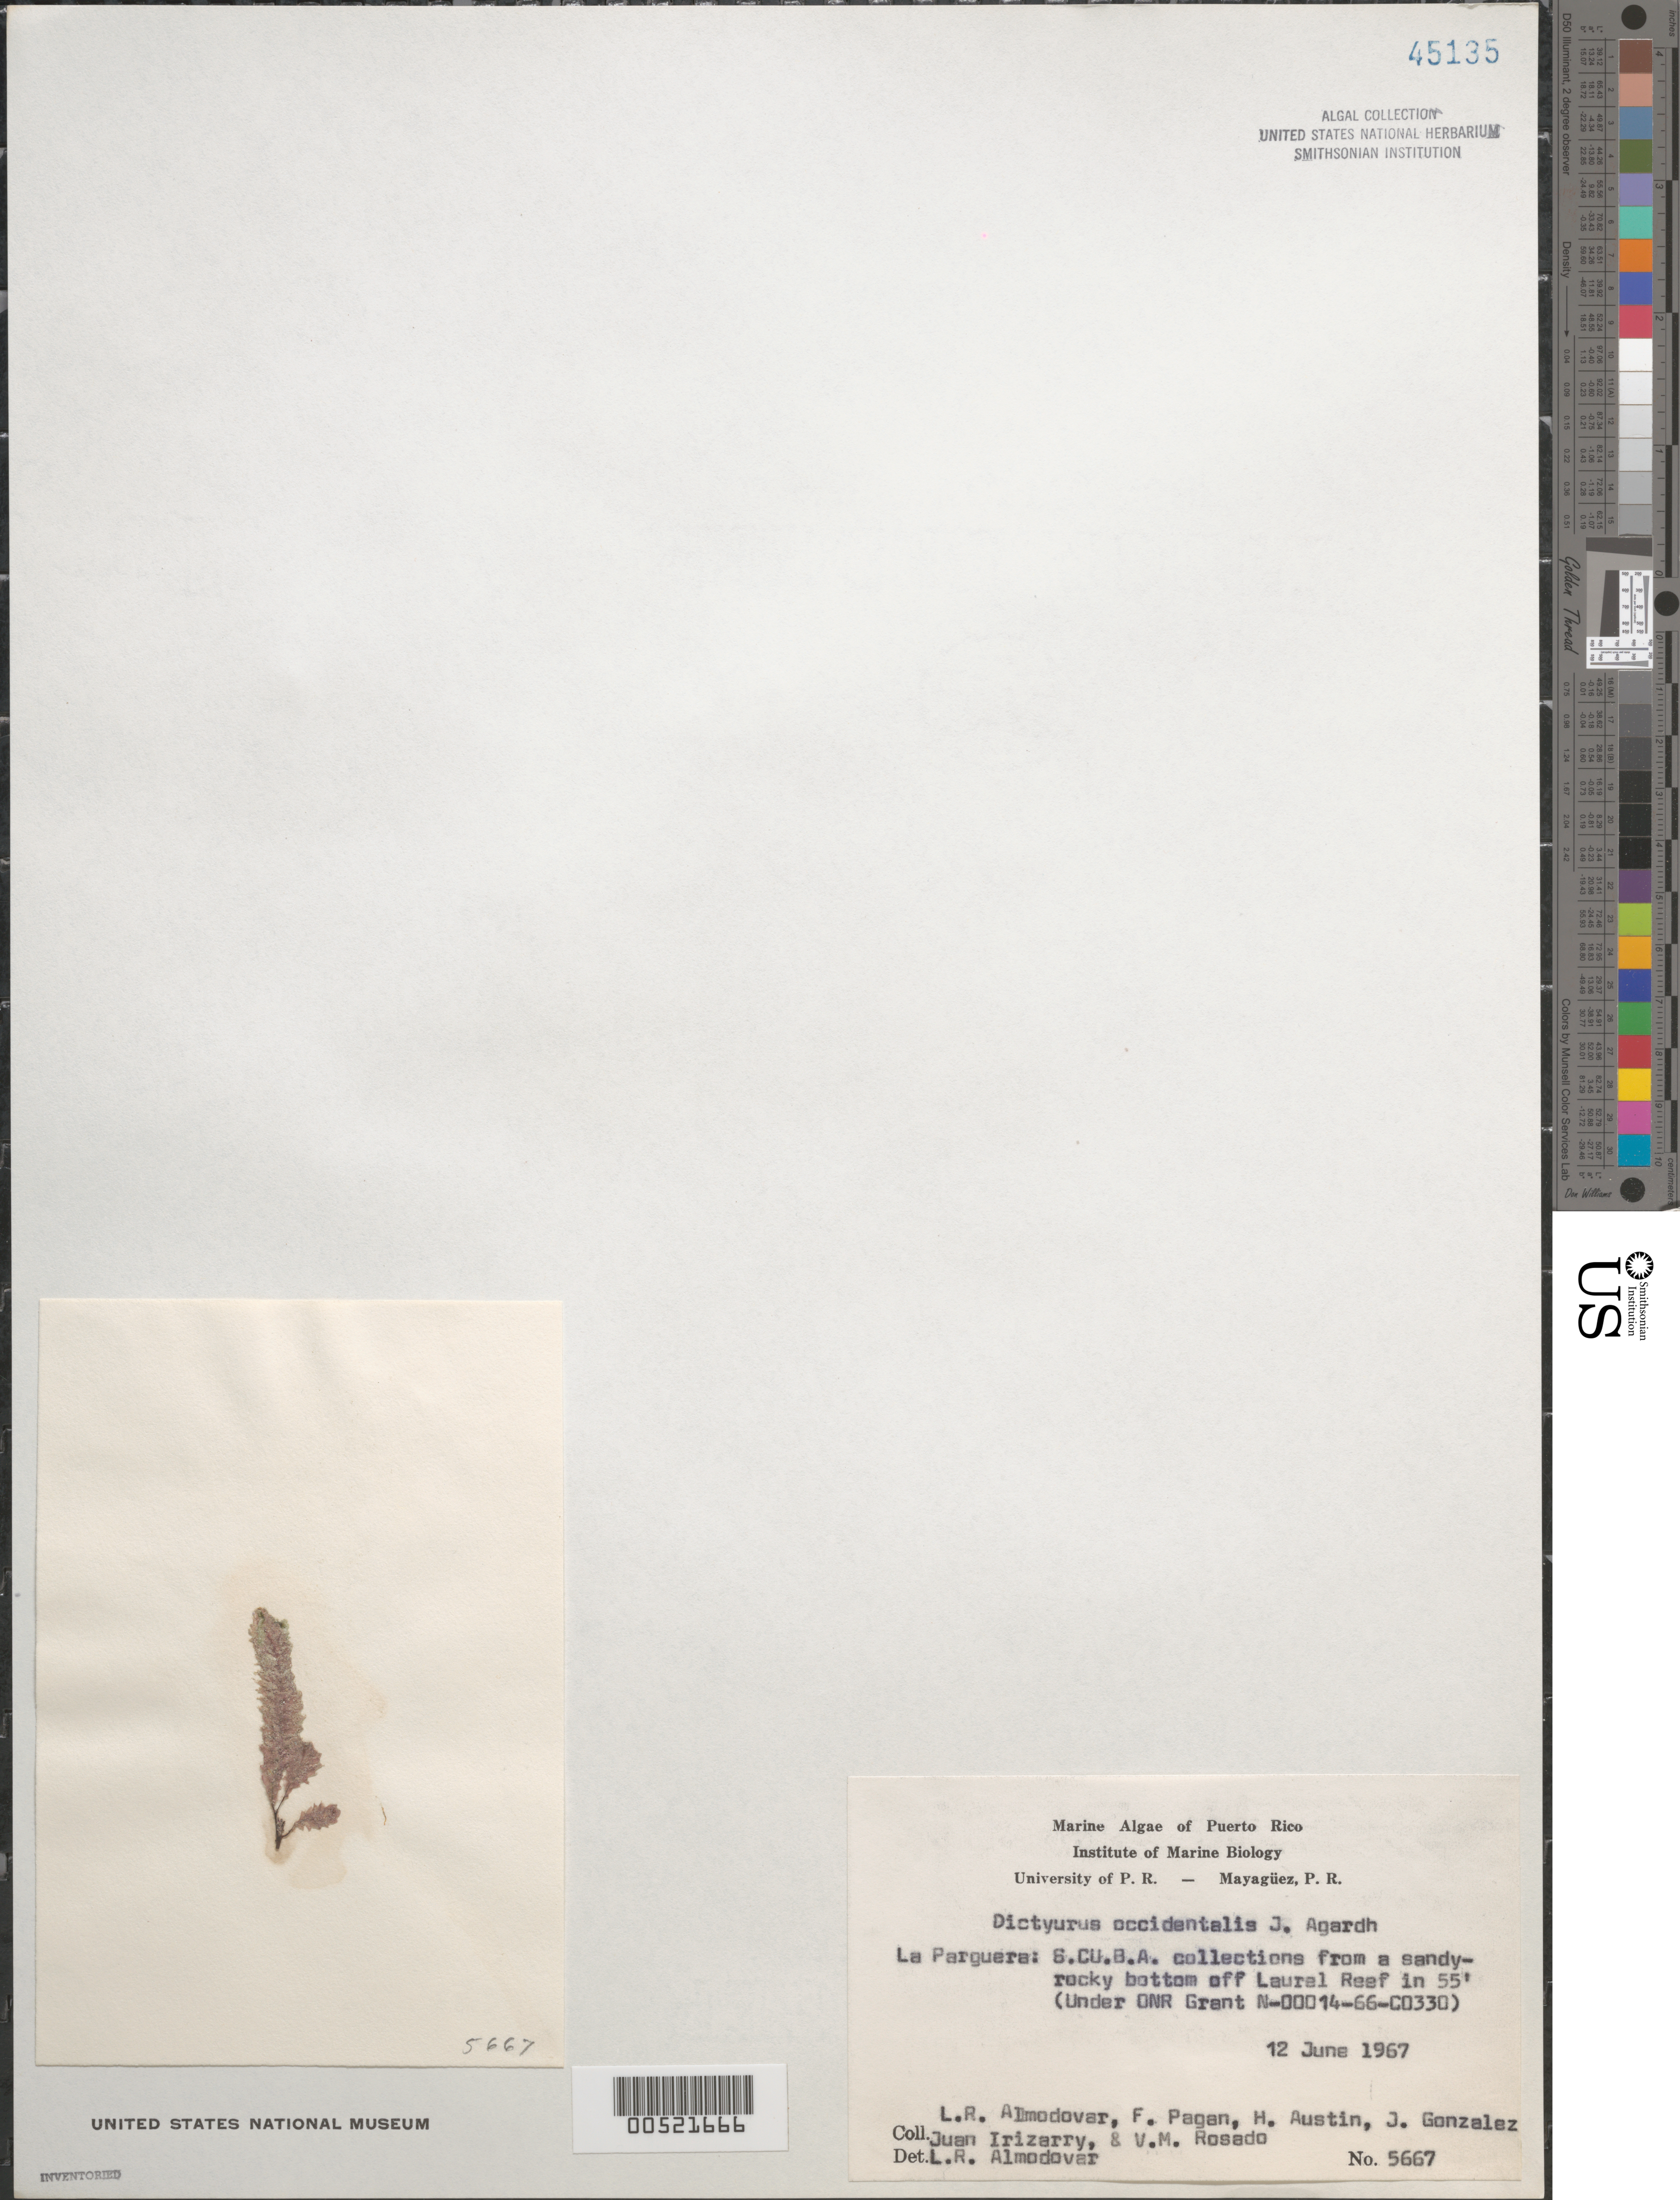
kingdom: Plantae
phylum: Rhodophyta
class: Florideophyceae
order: Ceramiales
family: Dasyaceae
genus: Dictyurus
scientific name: Dictyurus occidentalis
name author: J. Agardh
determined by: Almodovar, L. R.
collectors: L. Almodovar, F. Pagan, H. Austin, J. Gonzalez, J. Irizarry & V. Rosado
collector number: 5667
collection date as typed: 12 Jun 1967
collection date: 1967-06-12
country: Puerto Rico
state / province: Lajas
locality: La Parguera, off Laurel Reef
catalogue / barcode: US 45135